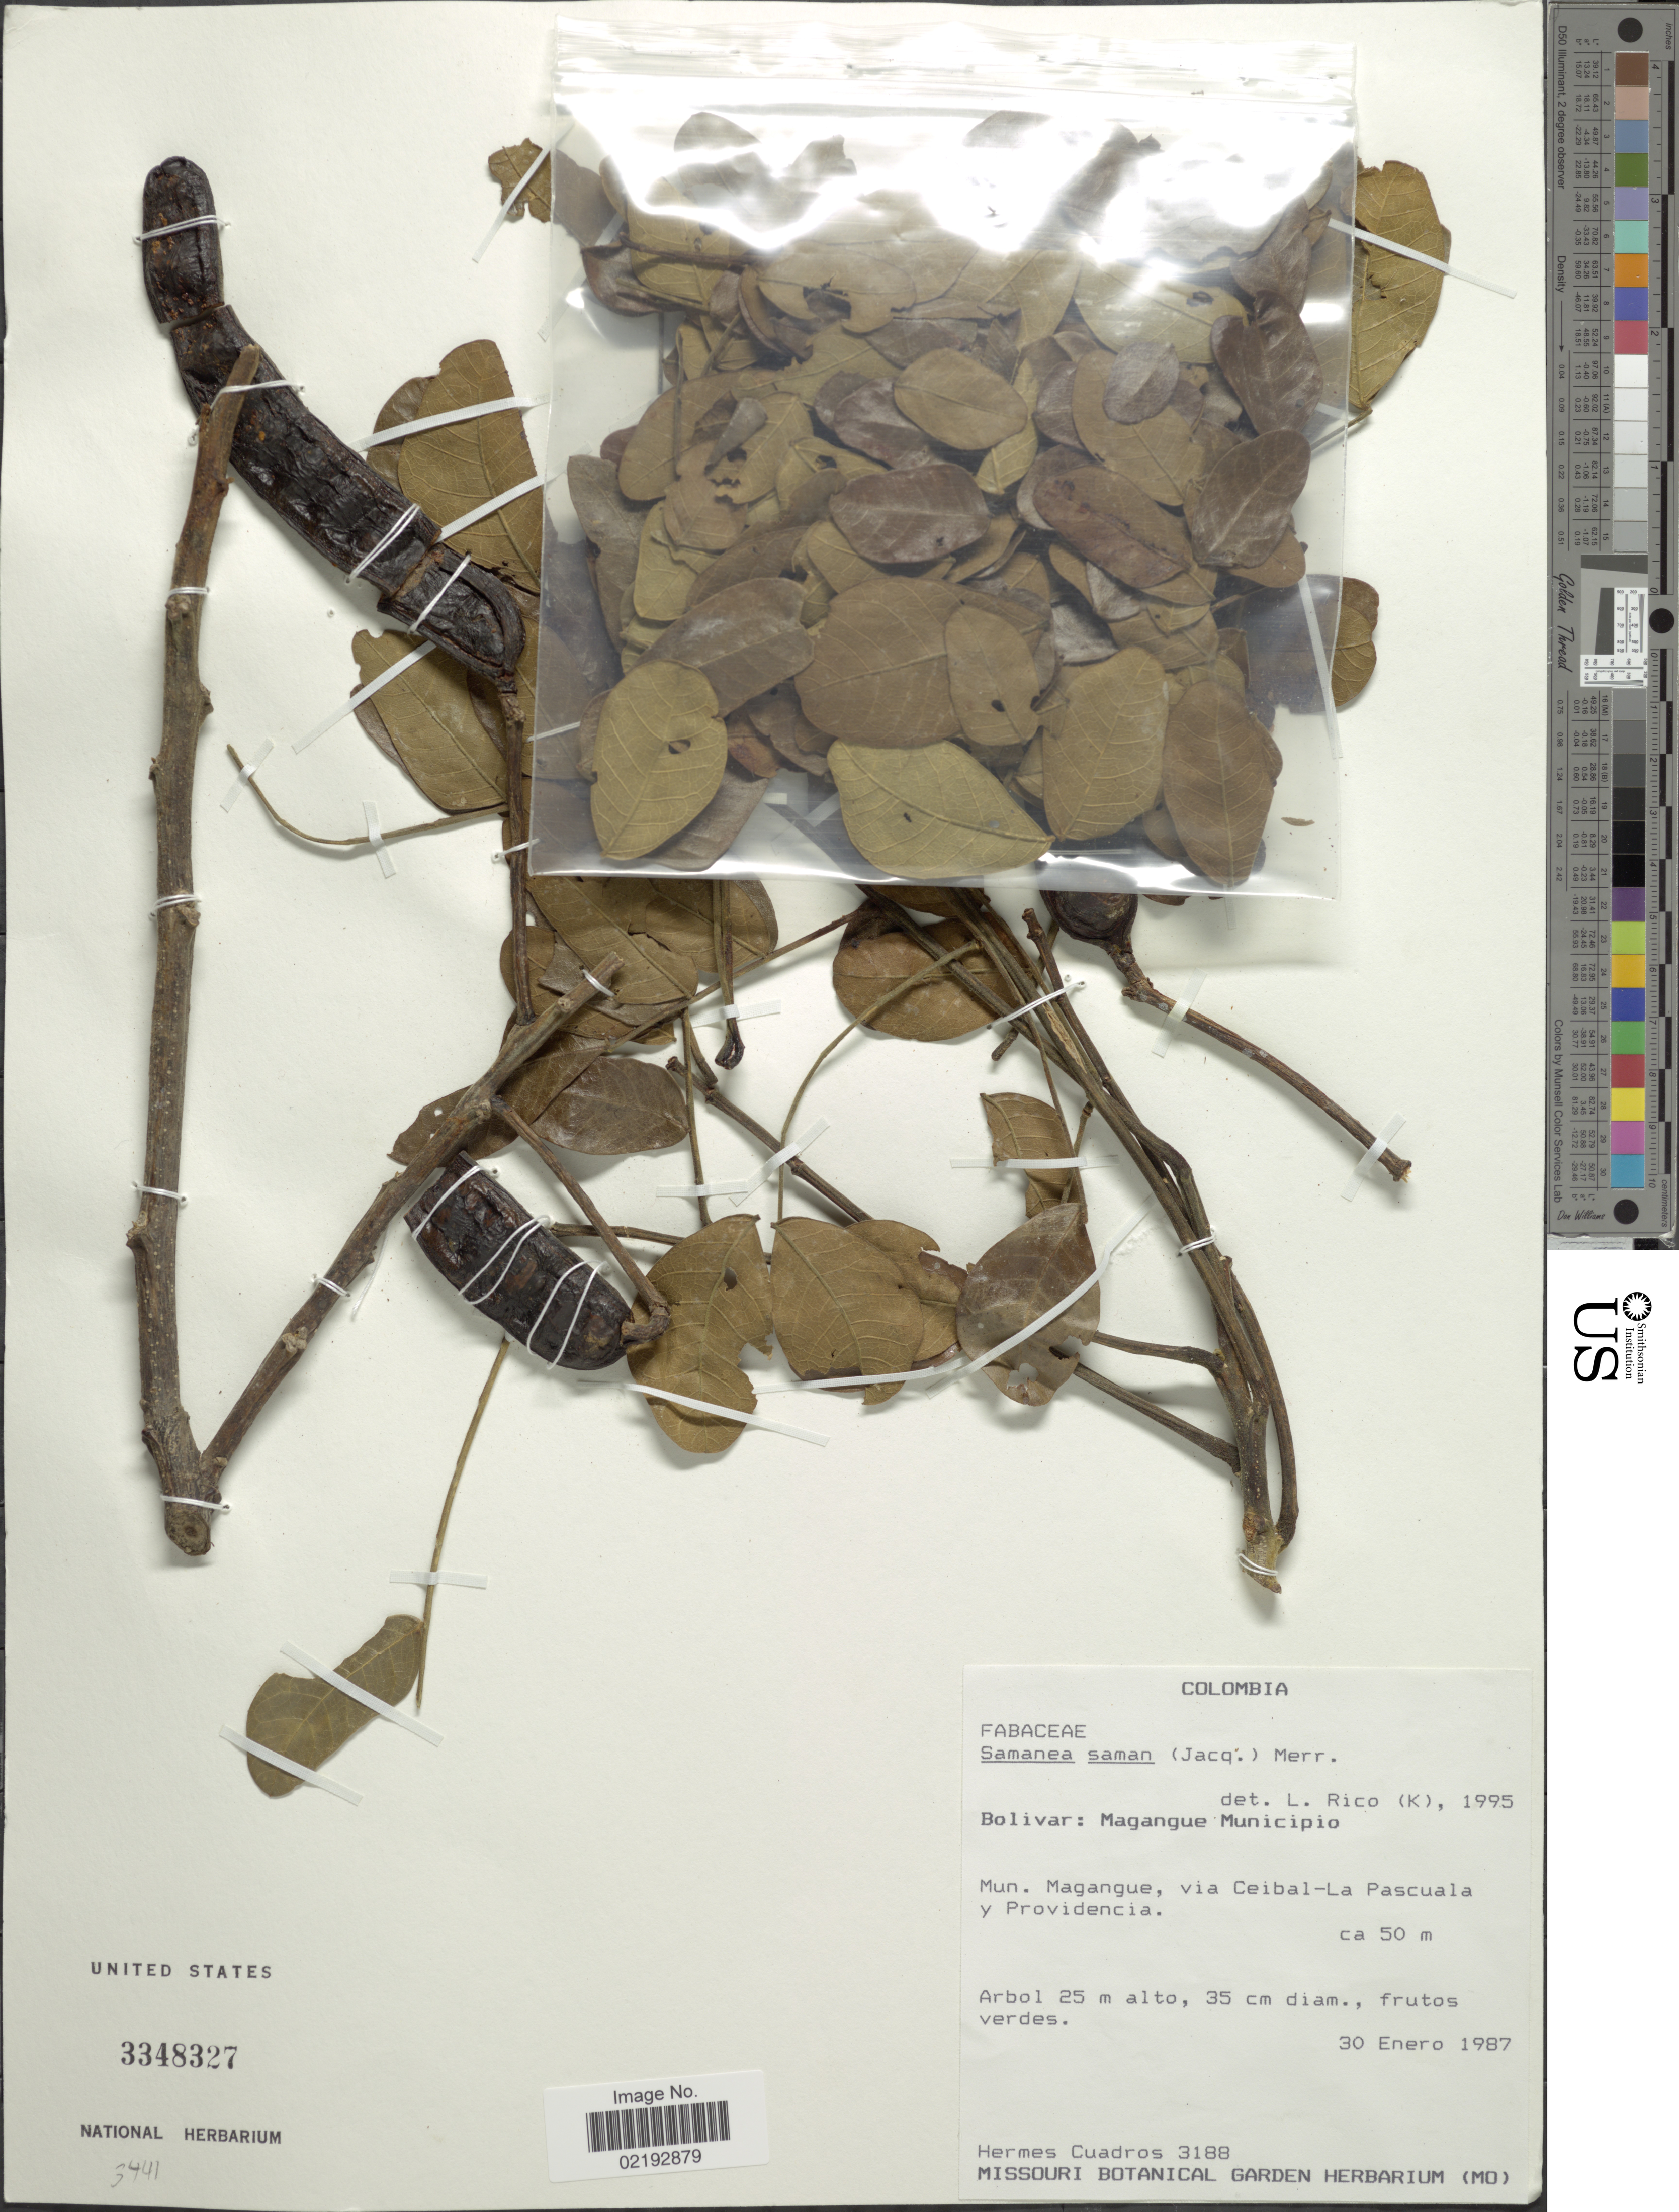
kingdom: Plantae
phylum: Tracheophyta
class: Magnoliopsida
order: Fabales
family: Fabaceae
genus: Samanea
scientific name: Samanea saman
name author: (Jacq.) Merr.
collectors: H. Cuadros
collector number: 3188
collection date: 1987-01-30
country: Colombia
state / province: Bolívar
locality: Magangue Municipio, Mun. Magangue, via Ceibal-La Pascuala y Providencia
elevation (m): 50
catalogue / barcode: US 3348327